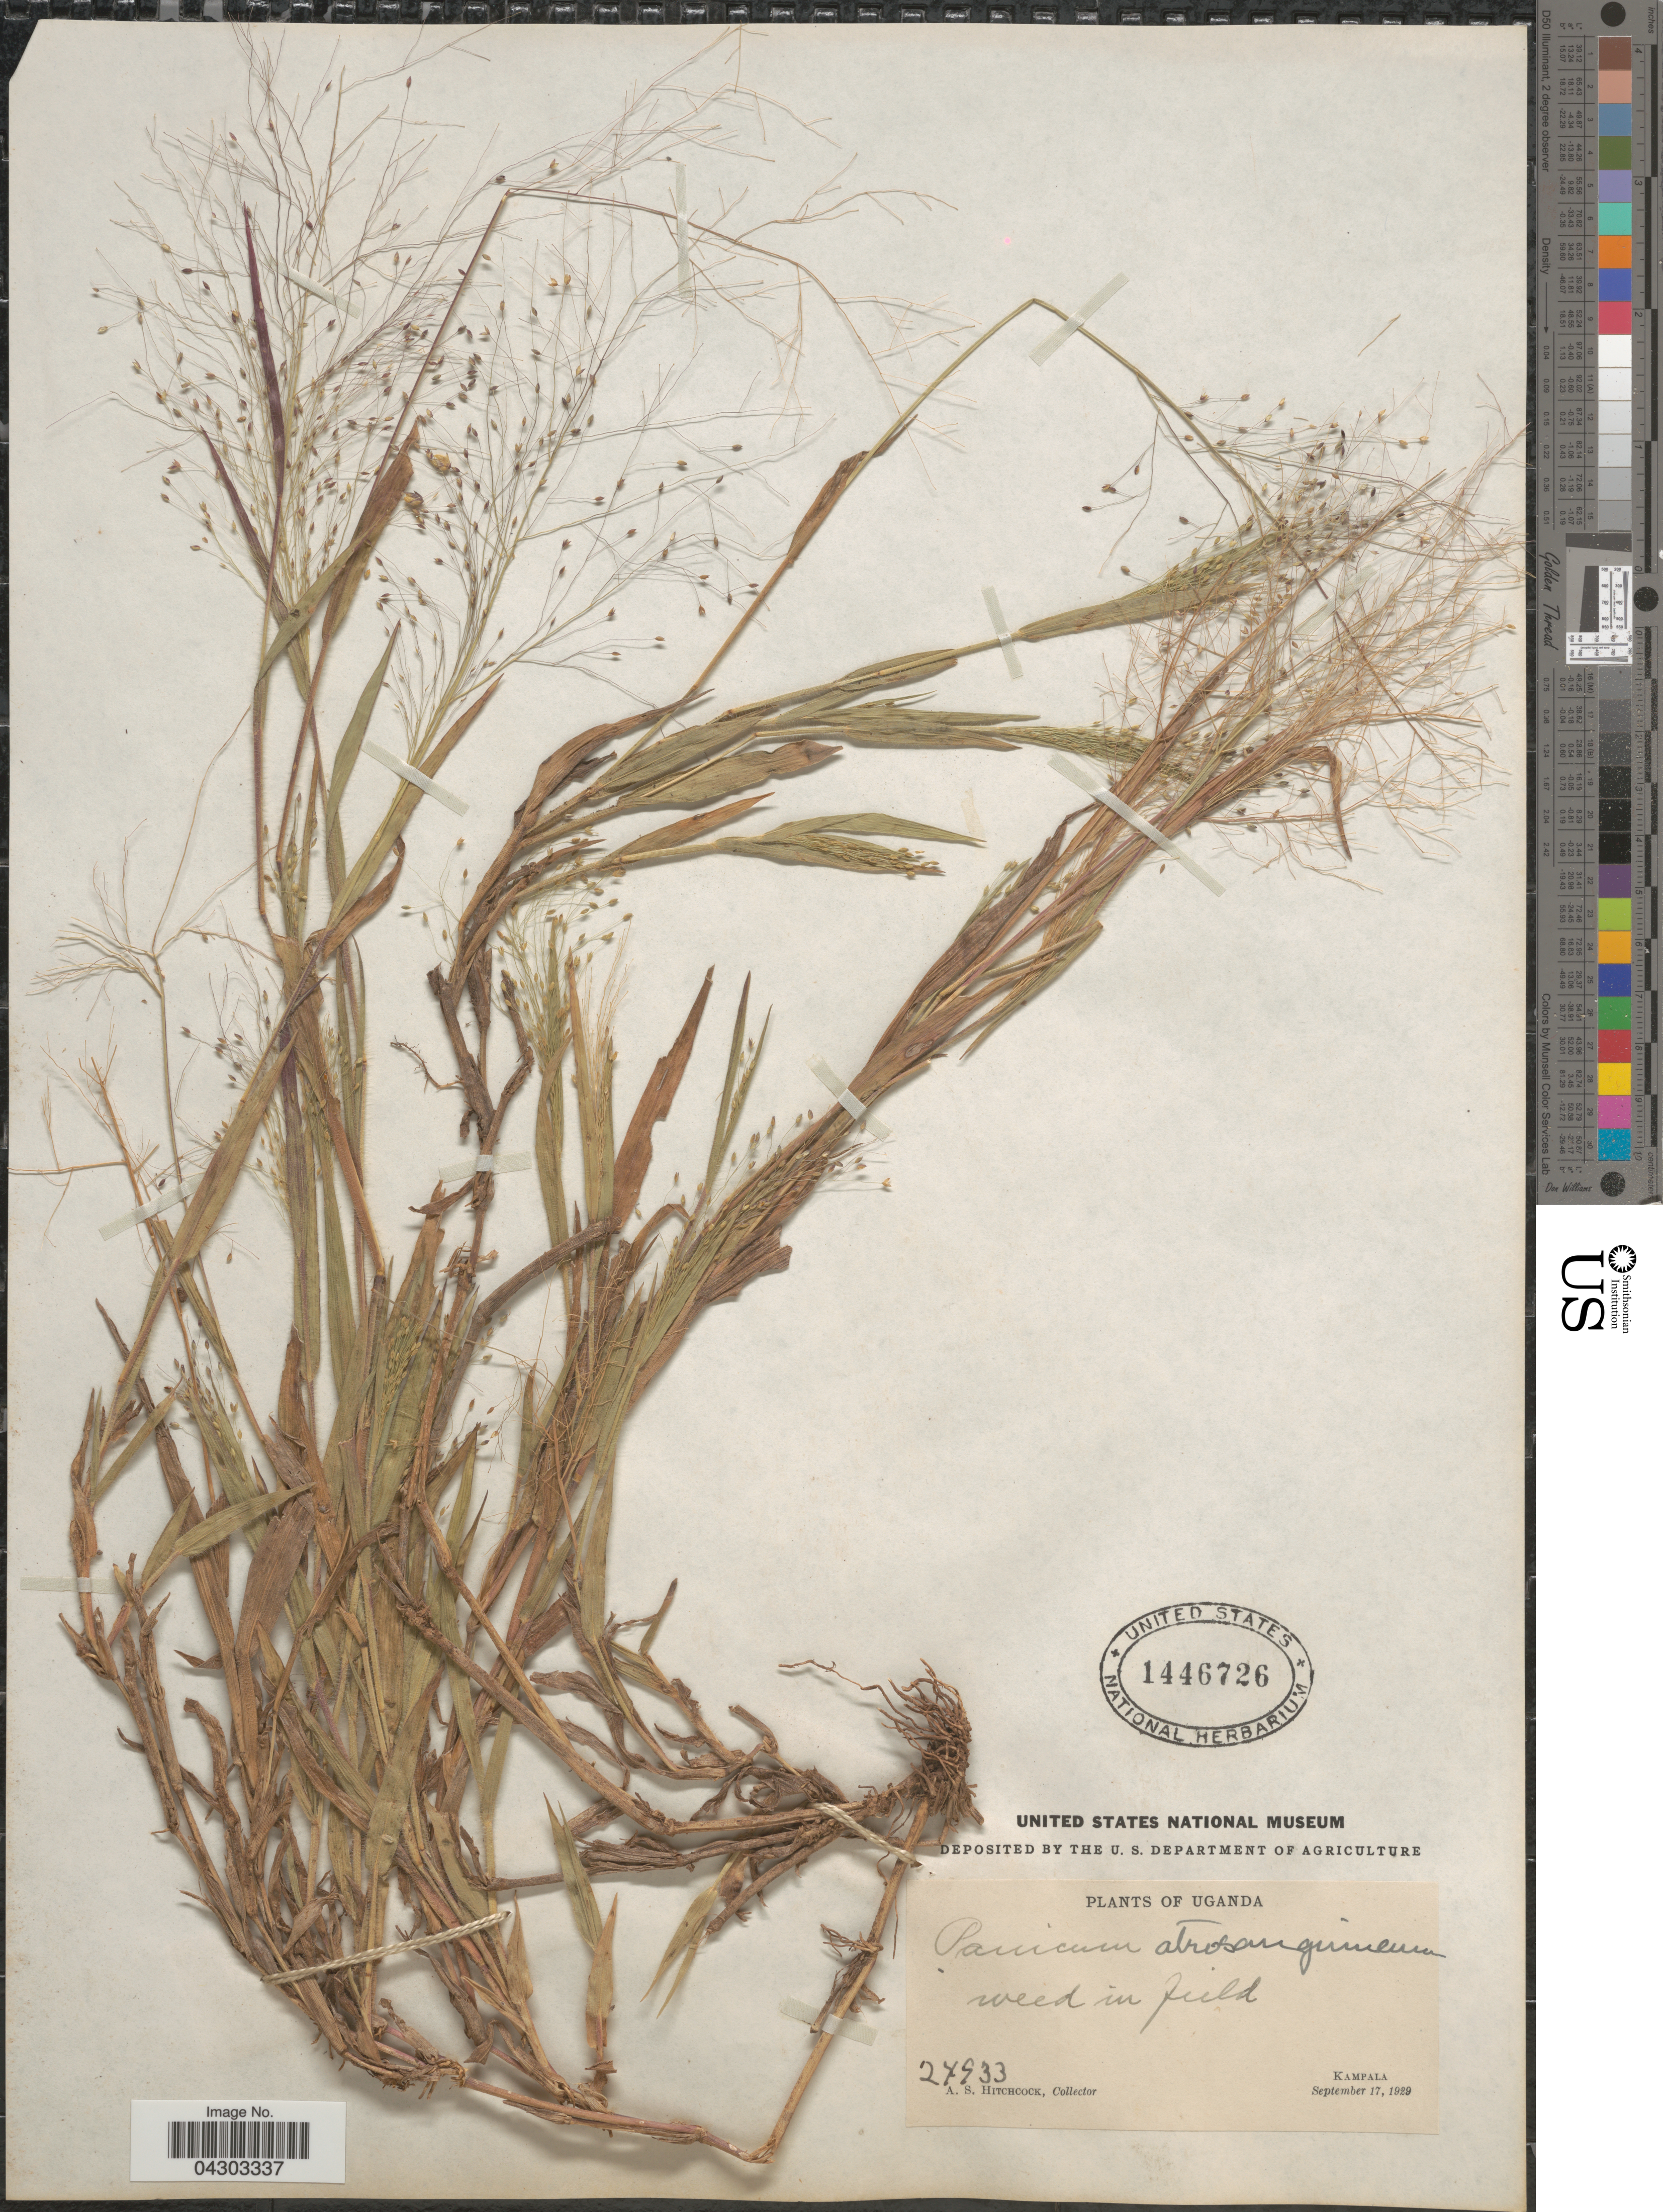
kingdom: Plantae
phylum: Tracheophyta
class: Liliopsida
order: Poales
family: Poaceae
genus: Panicum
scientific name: Panicum austroasiaticum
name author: Ohwi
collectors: A. S. Hitchcock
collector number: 24933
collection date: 1929-09-17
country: Uganda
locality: Kampala.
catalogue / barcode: US 1446726